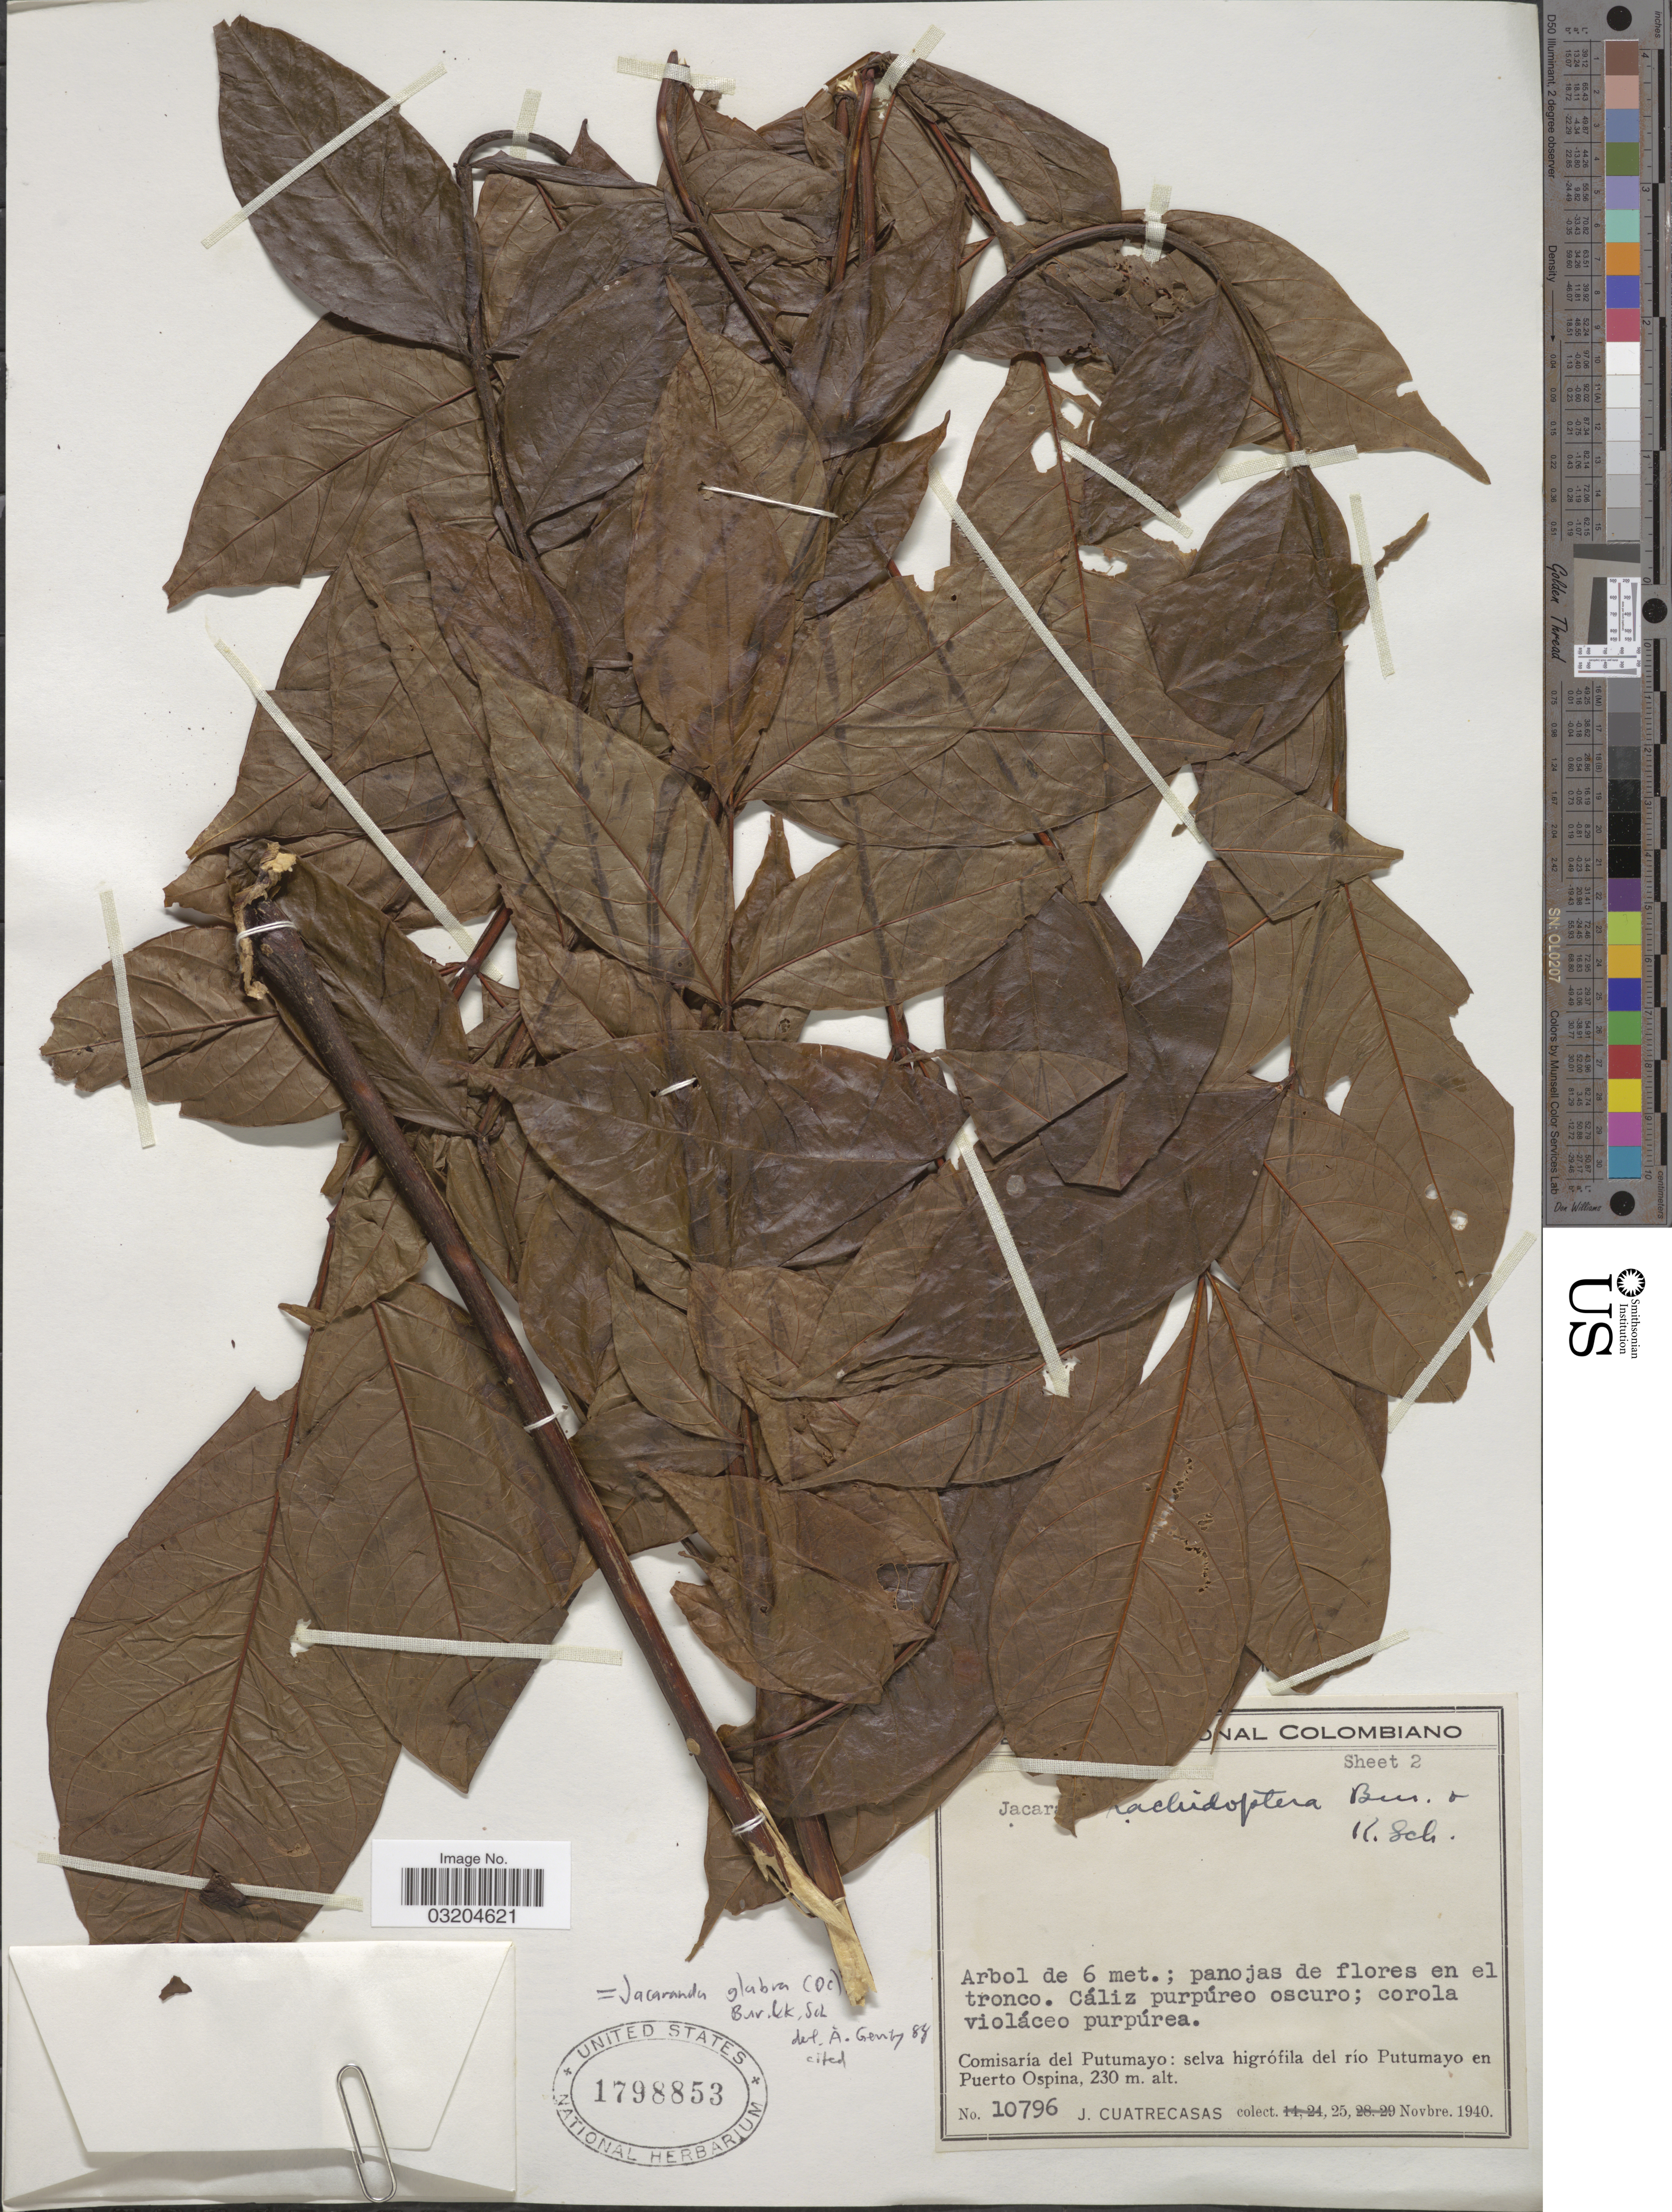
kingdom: Plantae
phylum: Tracheophyta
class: Magnoliopsida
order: Lamiales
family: Bignoniaceae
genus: Jacaranda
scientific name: Jacaranda glabra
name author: (DC.) Bureau & K. Schum.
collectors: J. Cuatrecasas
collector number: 10796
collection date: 1940-11-25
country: Colombia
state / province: Putumayo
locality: Comisaría del Putumayo: selva higrófila del río Putumayo en Puerto Ospina.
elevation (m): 230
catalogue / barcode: US 1798853